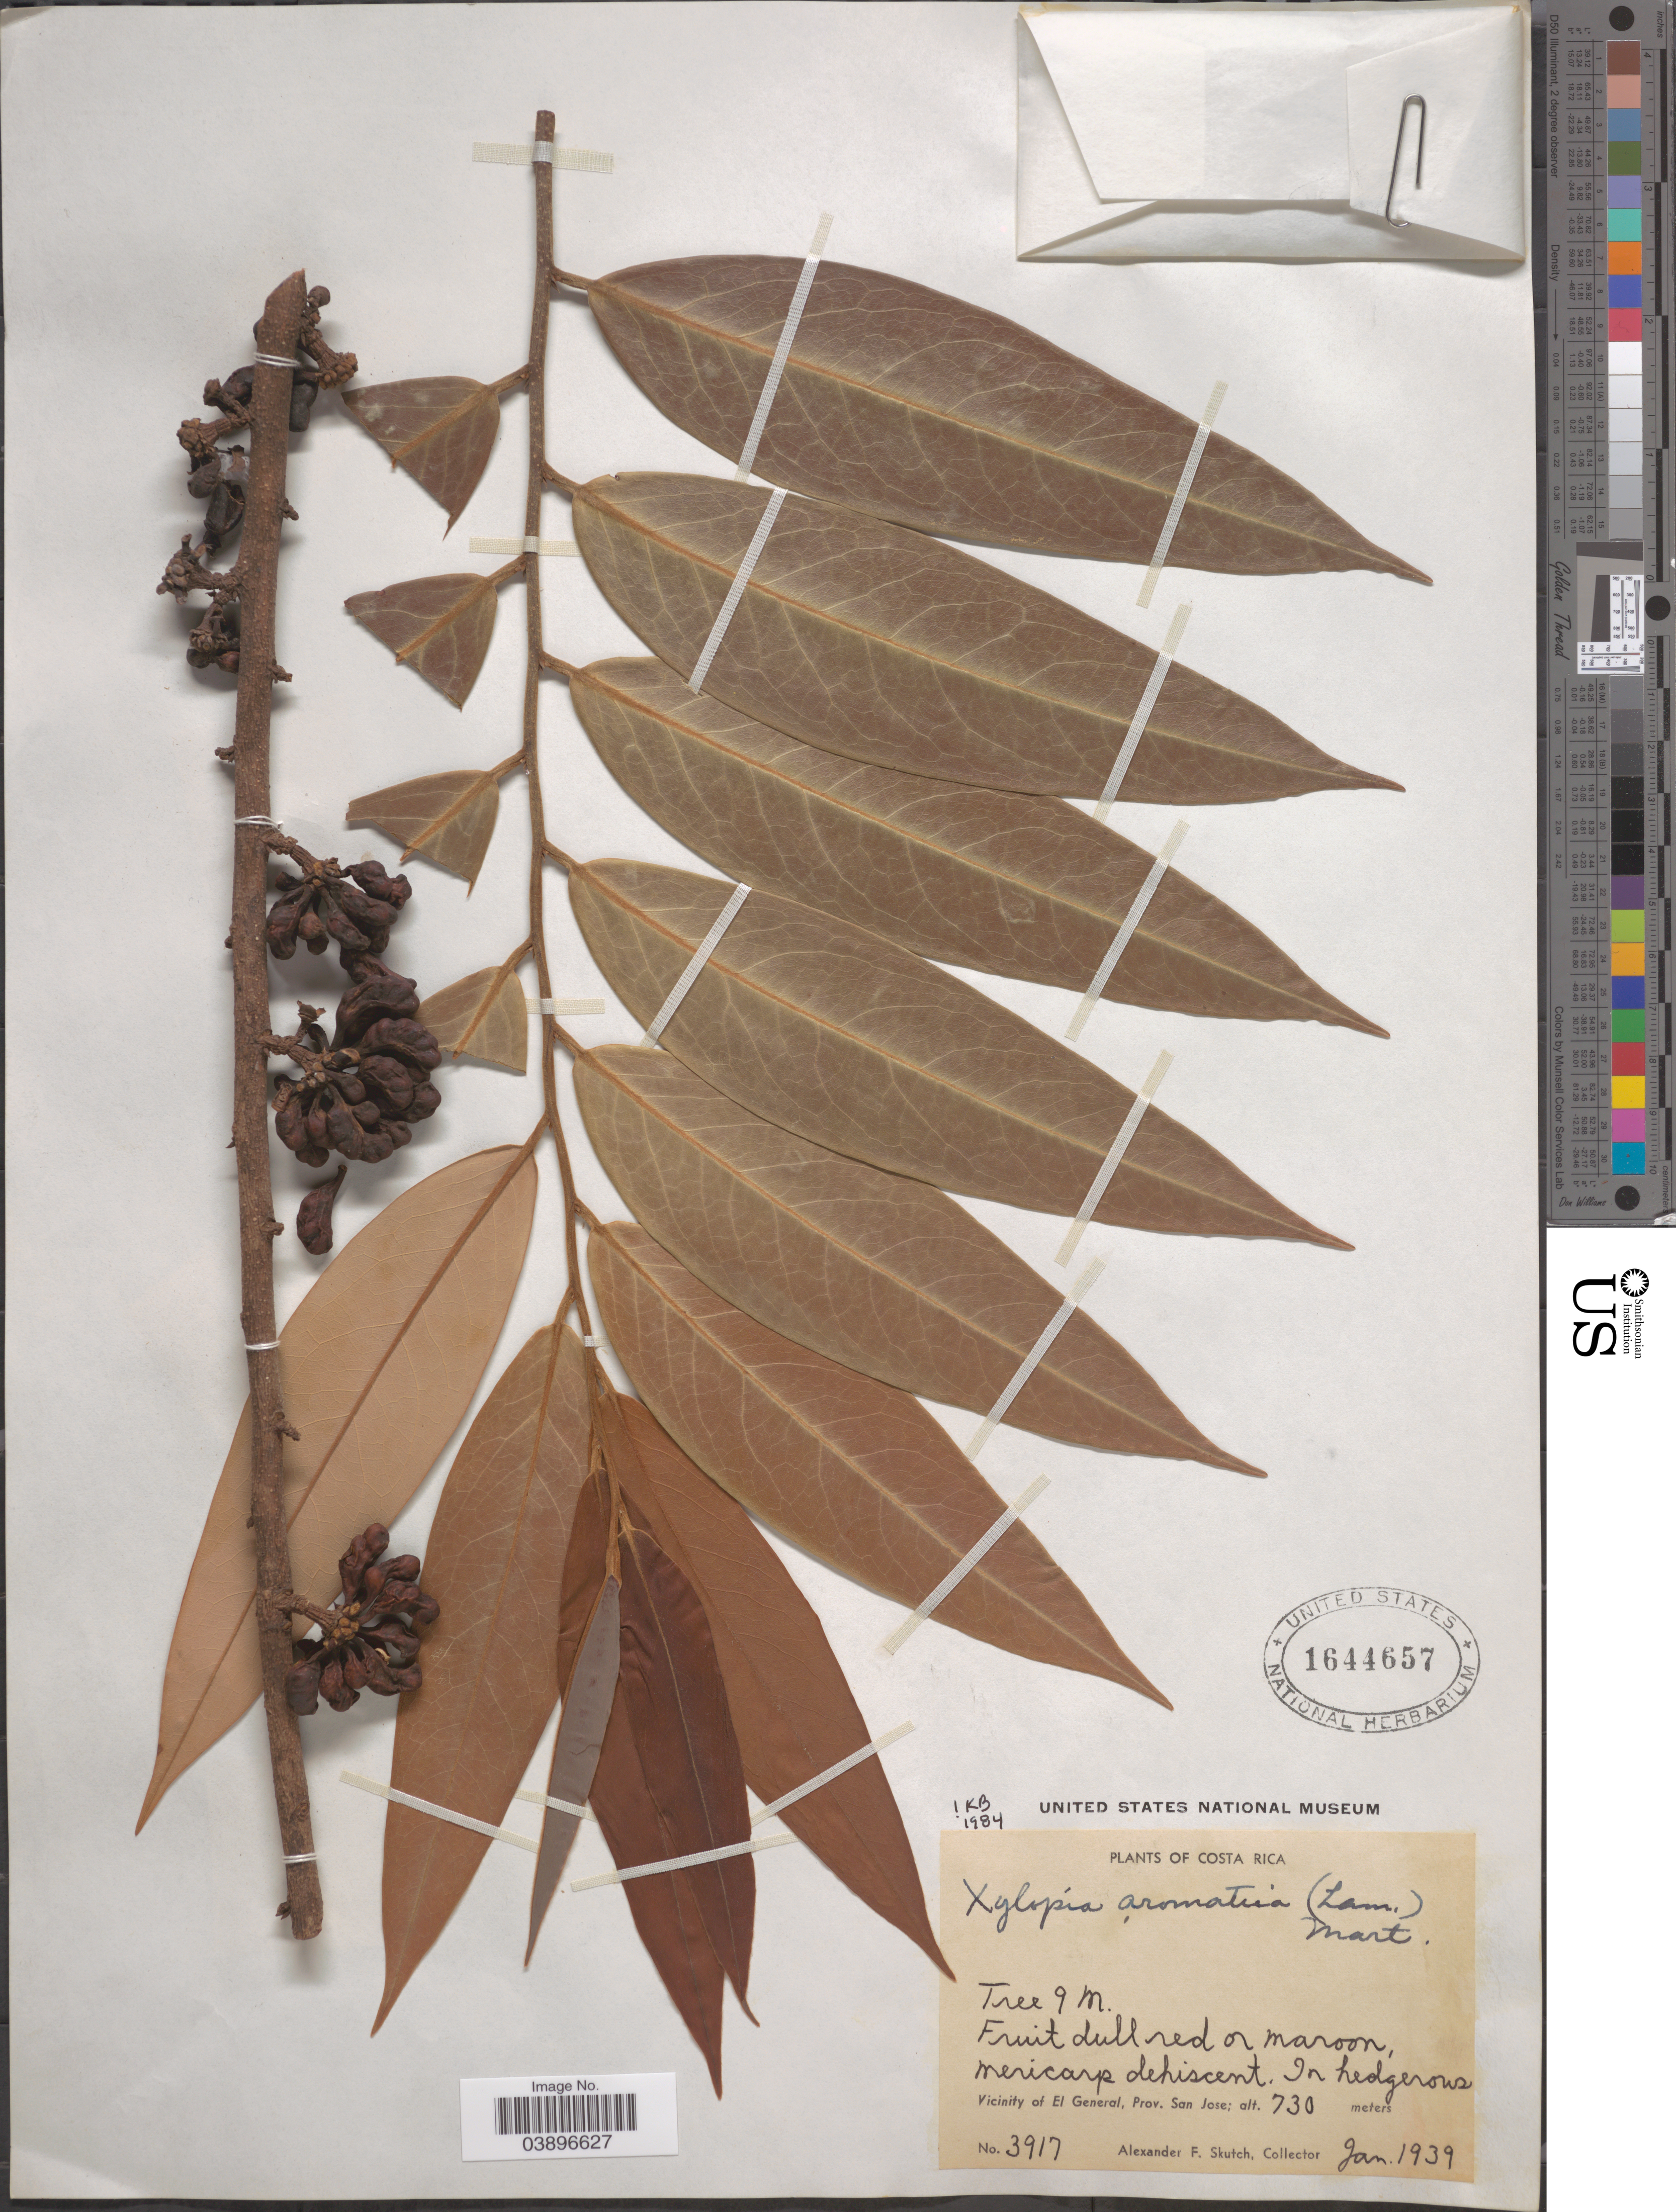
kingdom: Plantae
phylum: Tracheophyta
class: Magnoliopsida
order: Magnoliales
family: Annonaceae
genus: Xylopia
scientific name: Xylopia aromatica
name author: (Lam.) Mart.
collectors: A. F. Skutch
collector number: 3917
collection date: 1939-01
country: Costa Rica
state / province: San José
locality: In hedgerows. Vicinity of El General.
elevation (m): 730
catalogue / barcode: US 1644657